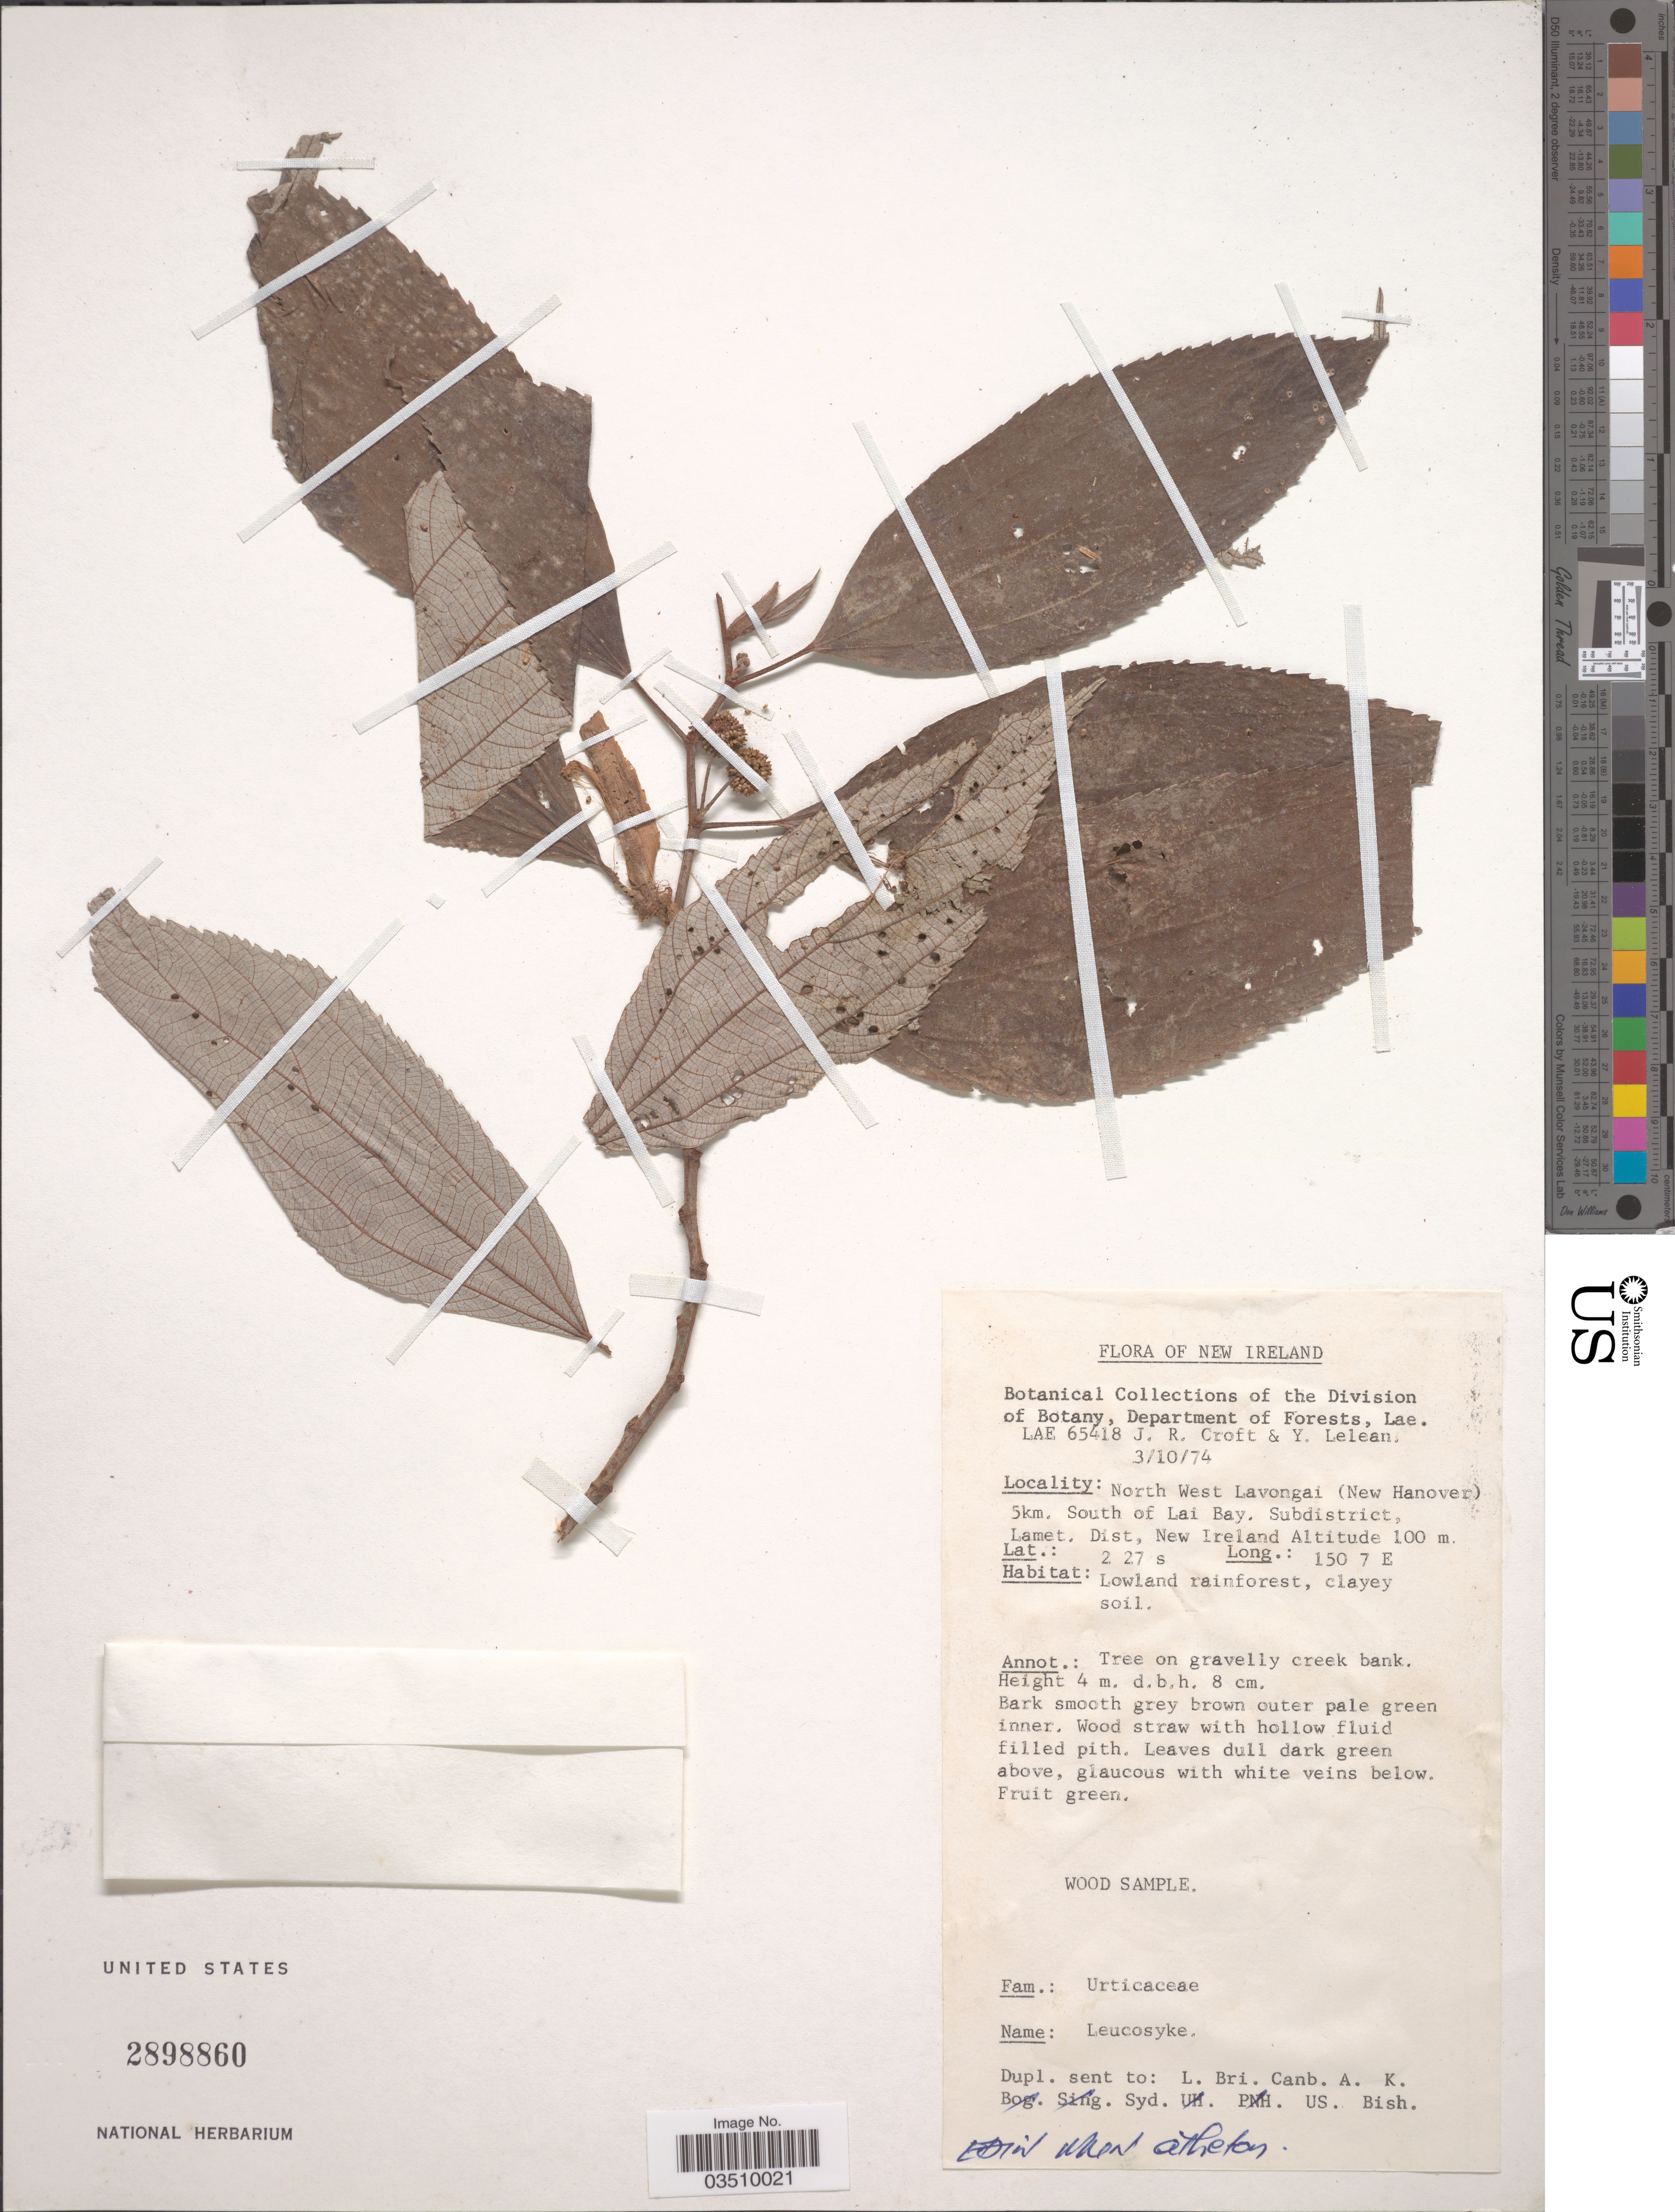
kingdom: Plantae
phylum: Tracheophyta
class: Magnoliopsida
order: Rosales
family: Urticaceae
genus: Leucosyke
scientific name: Leucosyke sp.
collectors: J. R. Croft & Y. Lelean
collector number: LAE 65418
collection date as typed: Transcribed d/m/y: 3/10/74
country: Papua New Guinea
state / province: New Ireland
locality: North West Lavongai (New Hanover) 5 km. South of Lai Bay, Subdistrict, Lamet. Dist, New Ireland.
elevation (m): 100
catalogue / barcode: US 2898860